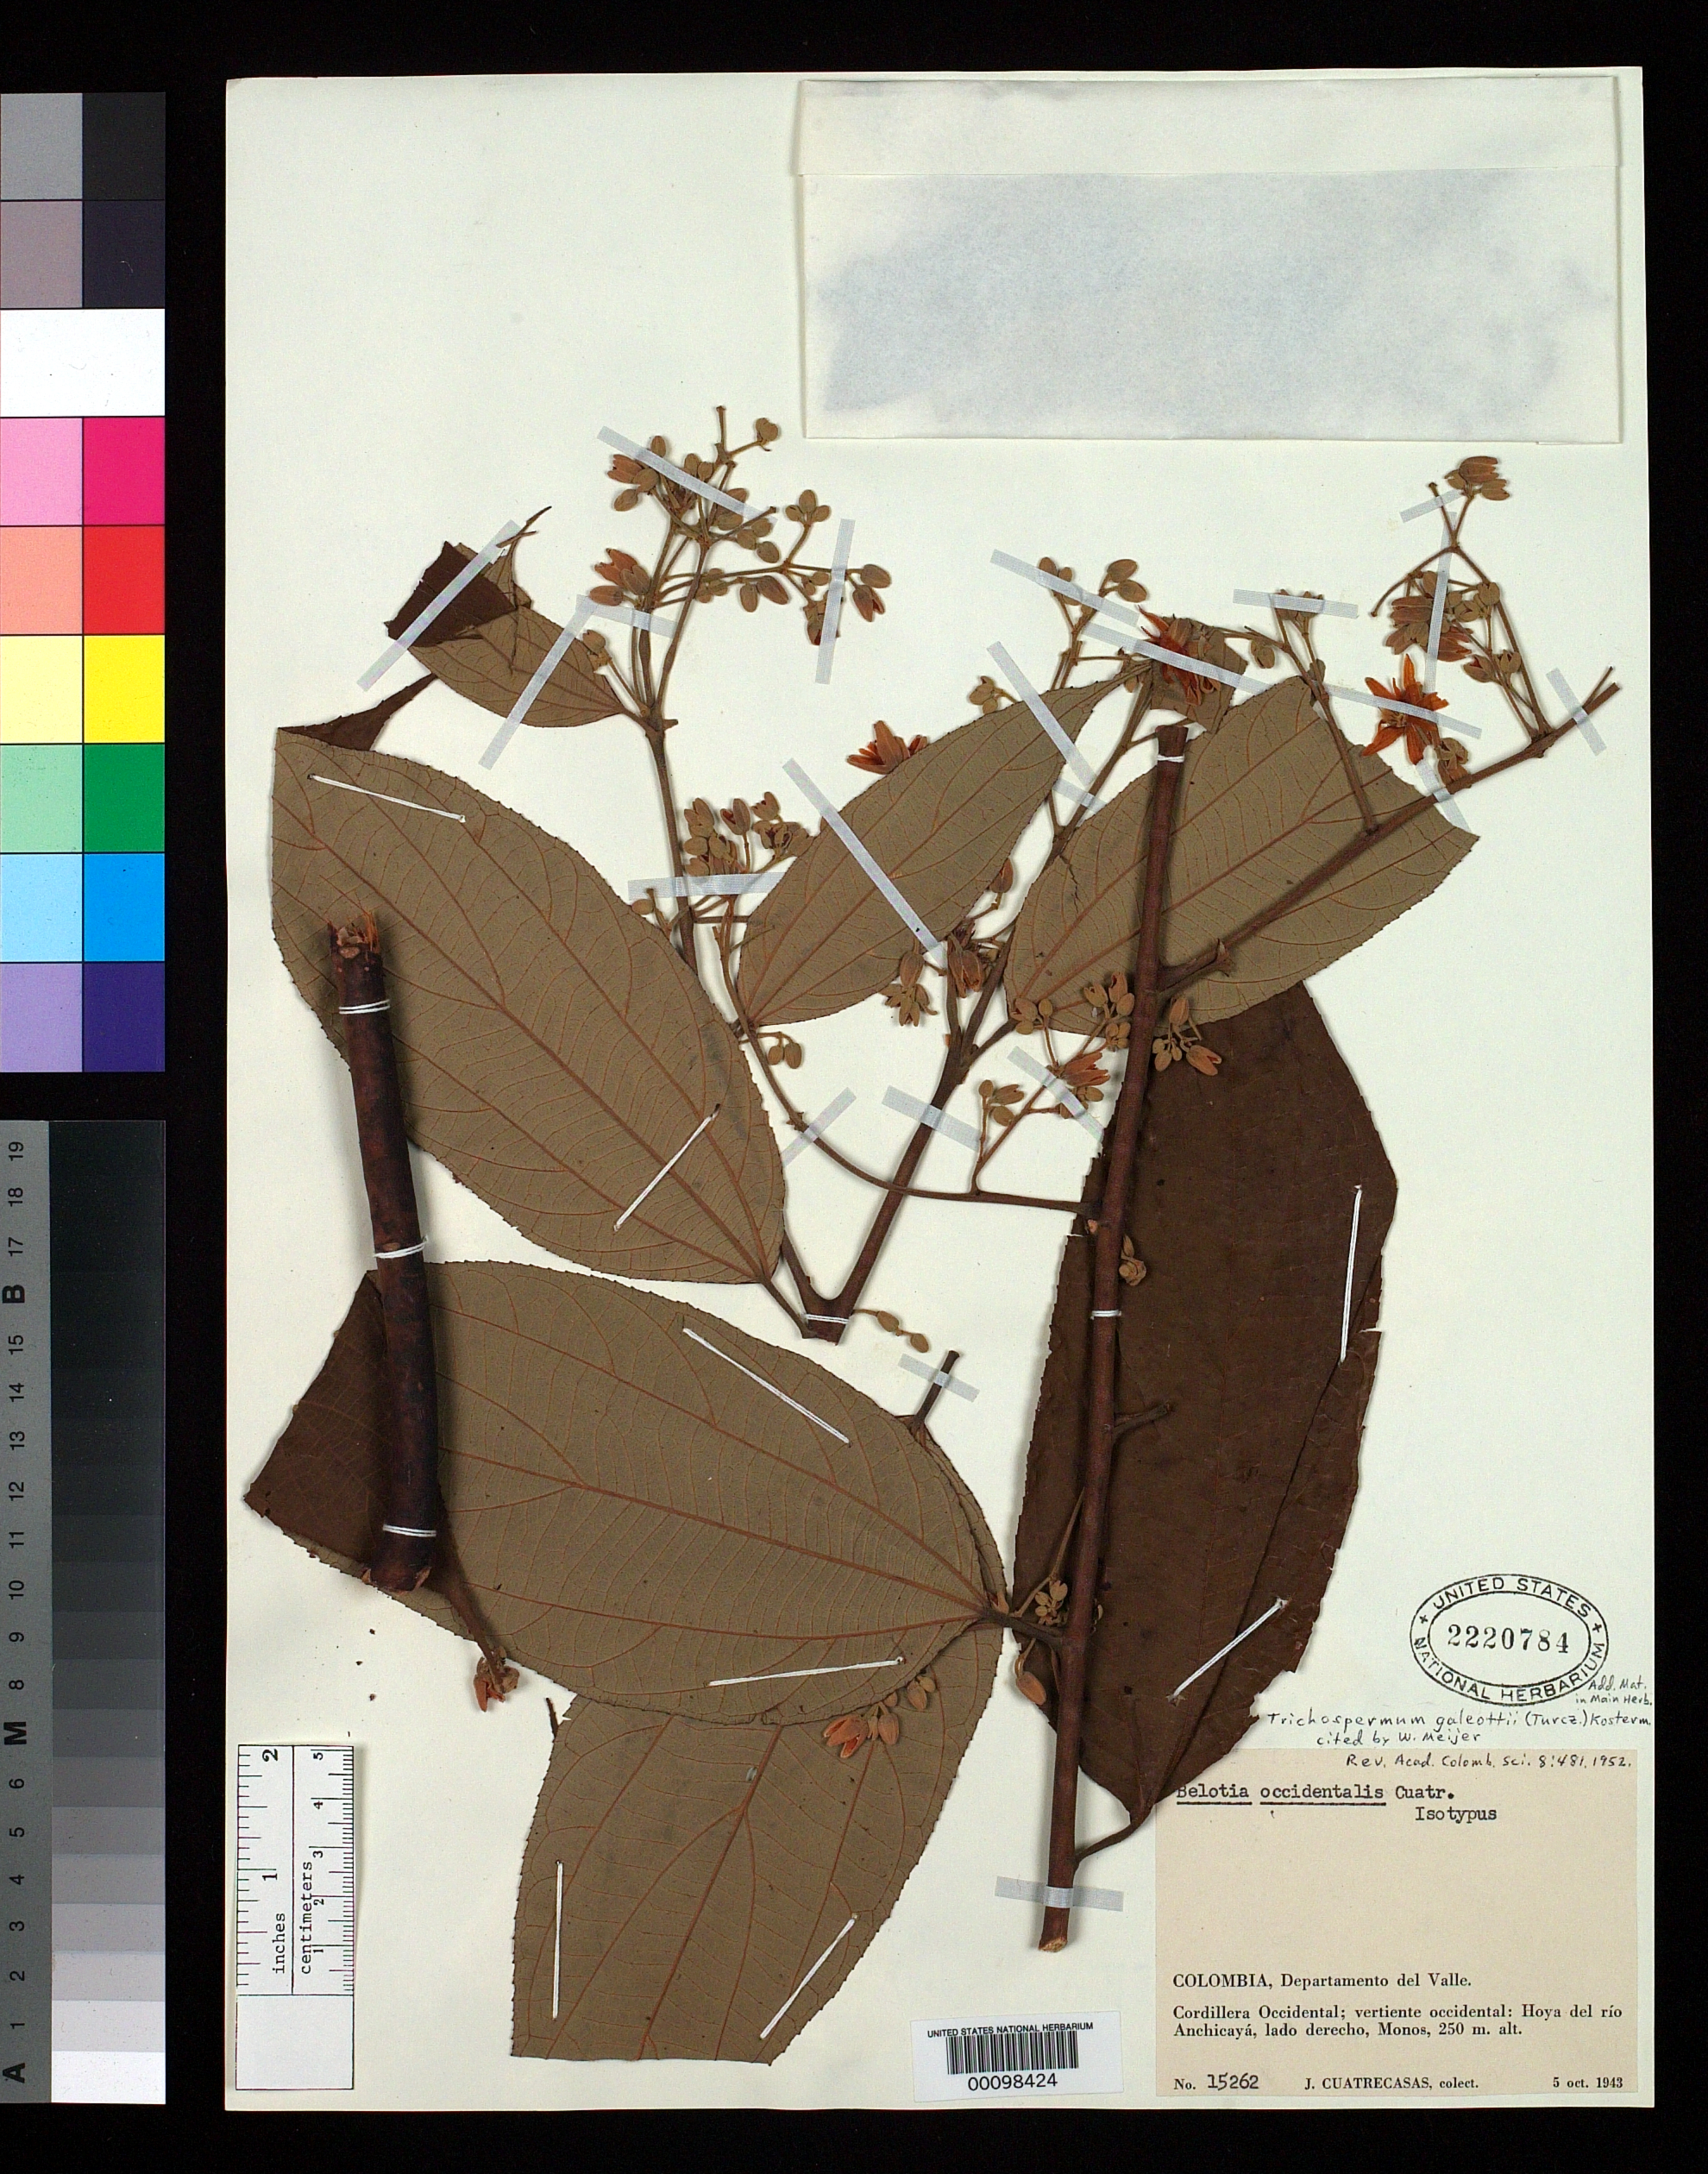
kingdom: Plantae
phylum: Tracheophyta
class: Magnoliopsida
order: Malvales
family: Malvaceae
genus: Belotia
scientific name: Belotia occidentalis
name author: Cuatrec.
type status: Isotype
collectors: J. Cuatrecasas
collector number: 15262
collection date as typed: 05 Oct 1943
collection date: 1943-10-05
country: Colombia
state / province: Valle del Cauca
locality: Cordillera Occidental, Rio Anchicaya, Monos.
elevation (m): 250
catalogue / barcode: US 2220784